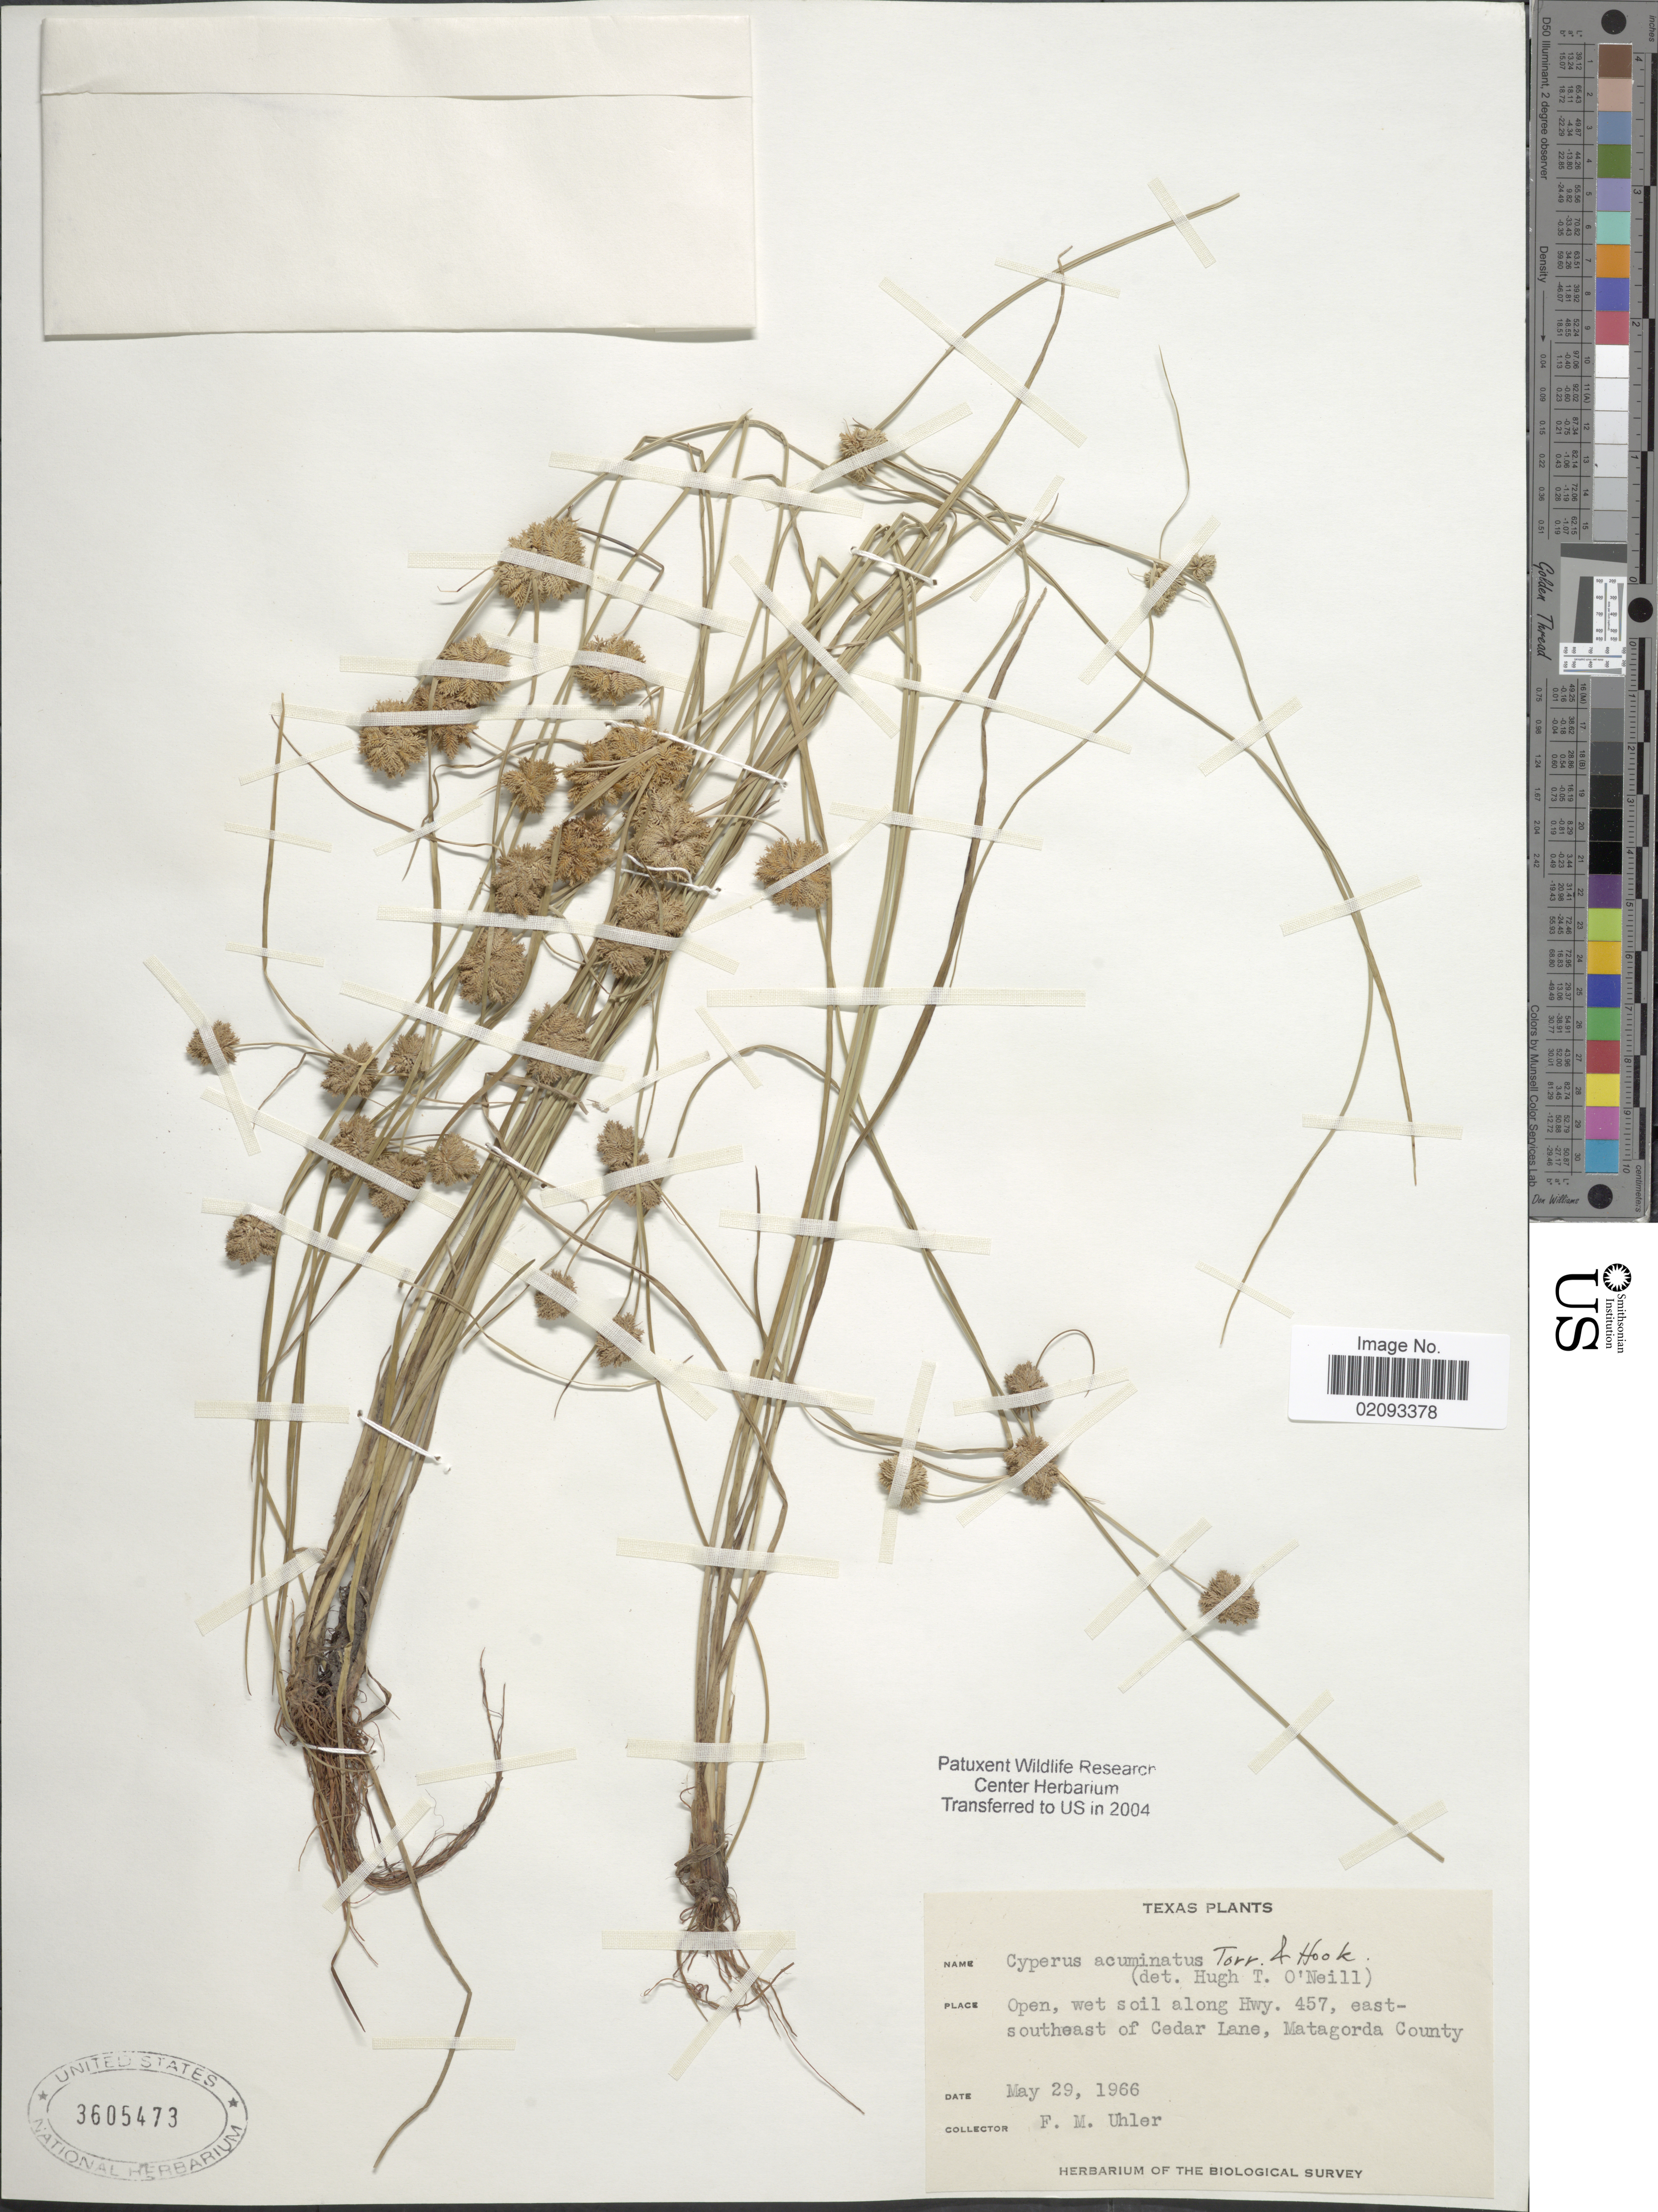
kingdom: Plantae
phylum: Tracheophyta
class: Liliopsida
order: Poales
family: Cyperaceae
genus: Cyperus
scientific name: Cyperus acuminatus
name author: Torr. & Hook.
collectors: F. M. Uhler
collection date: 1966-05-29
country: United States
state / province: Texas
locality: Along Hwy. 457, eastsoutheast of Cedar Lane, Matagorda County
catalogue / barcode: US 3605473